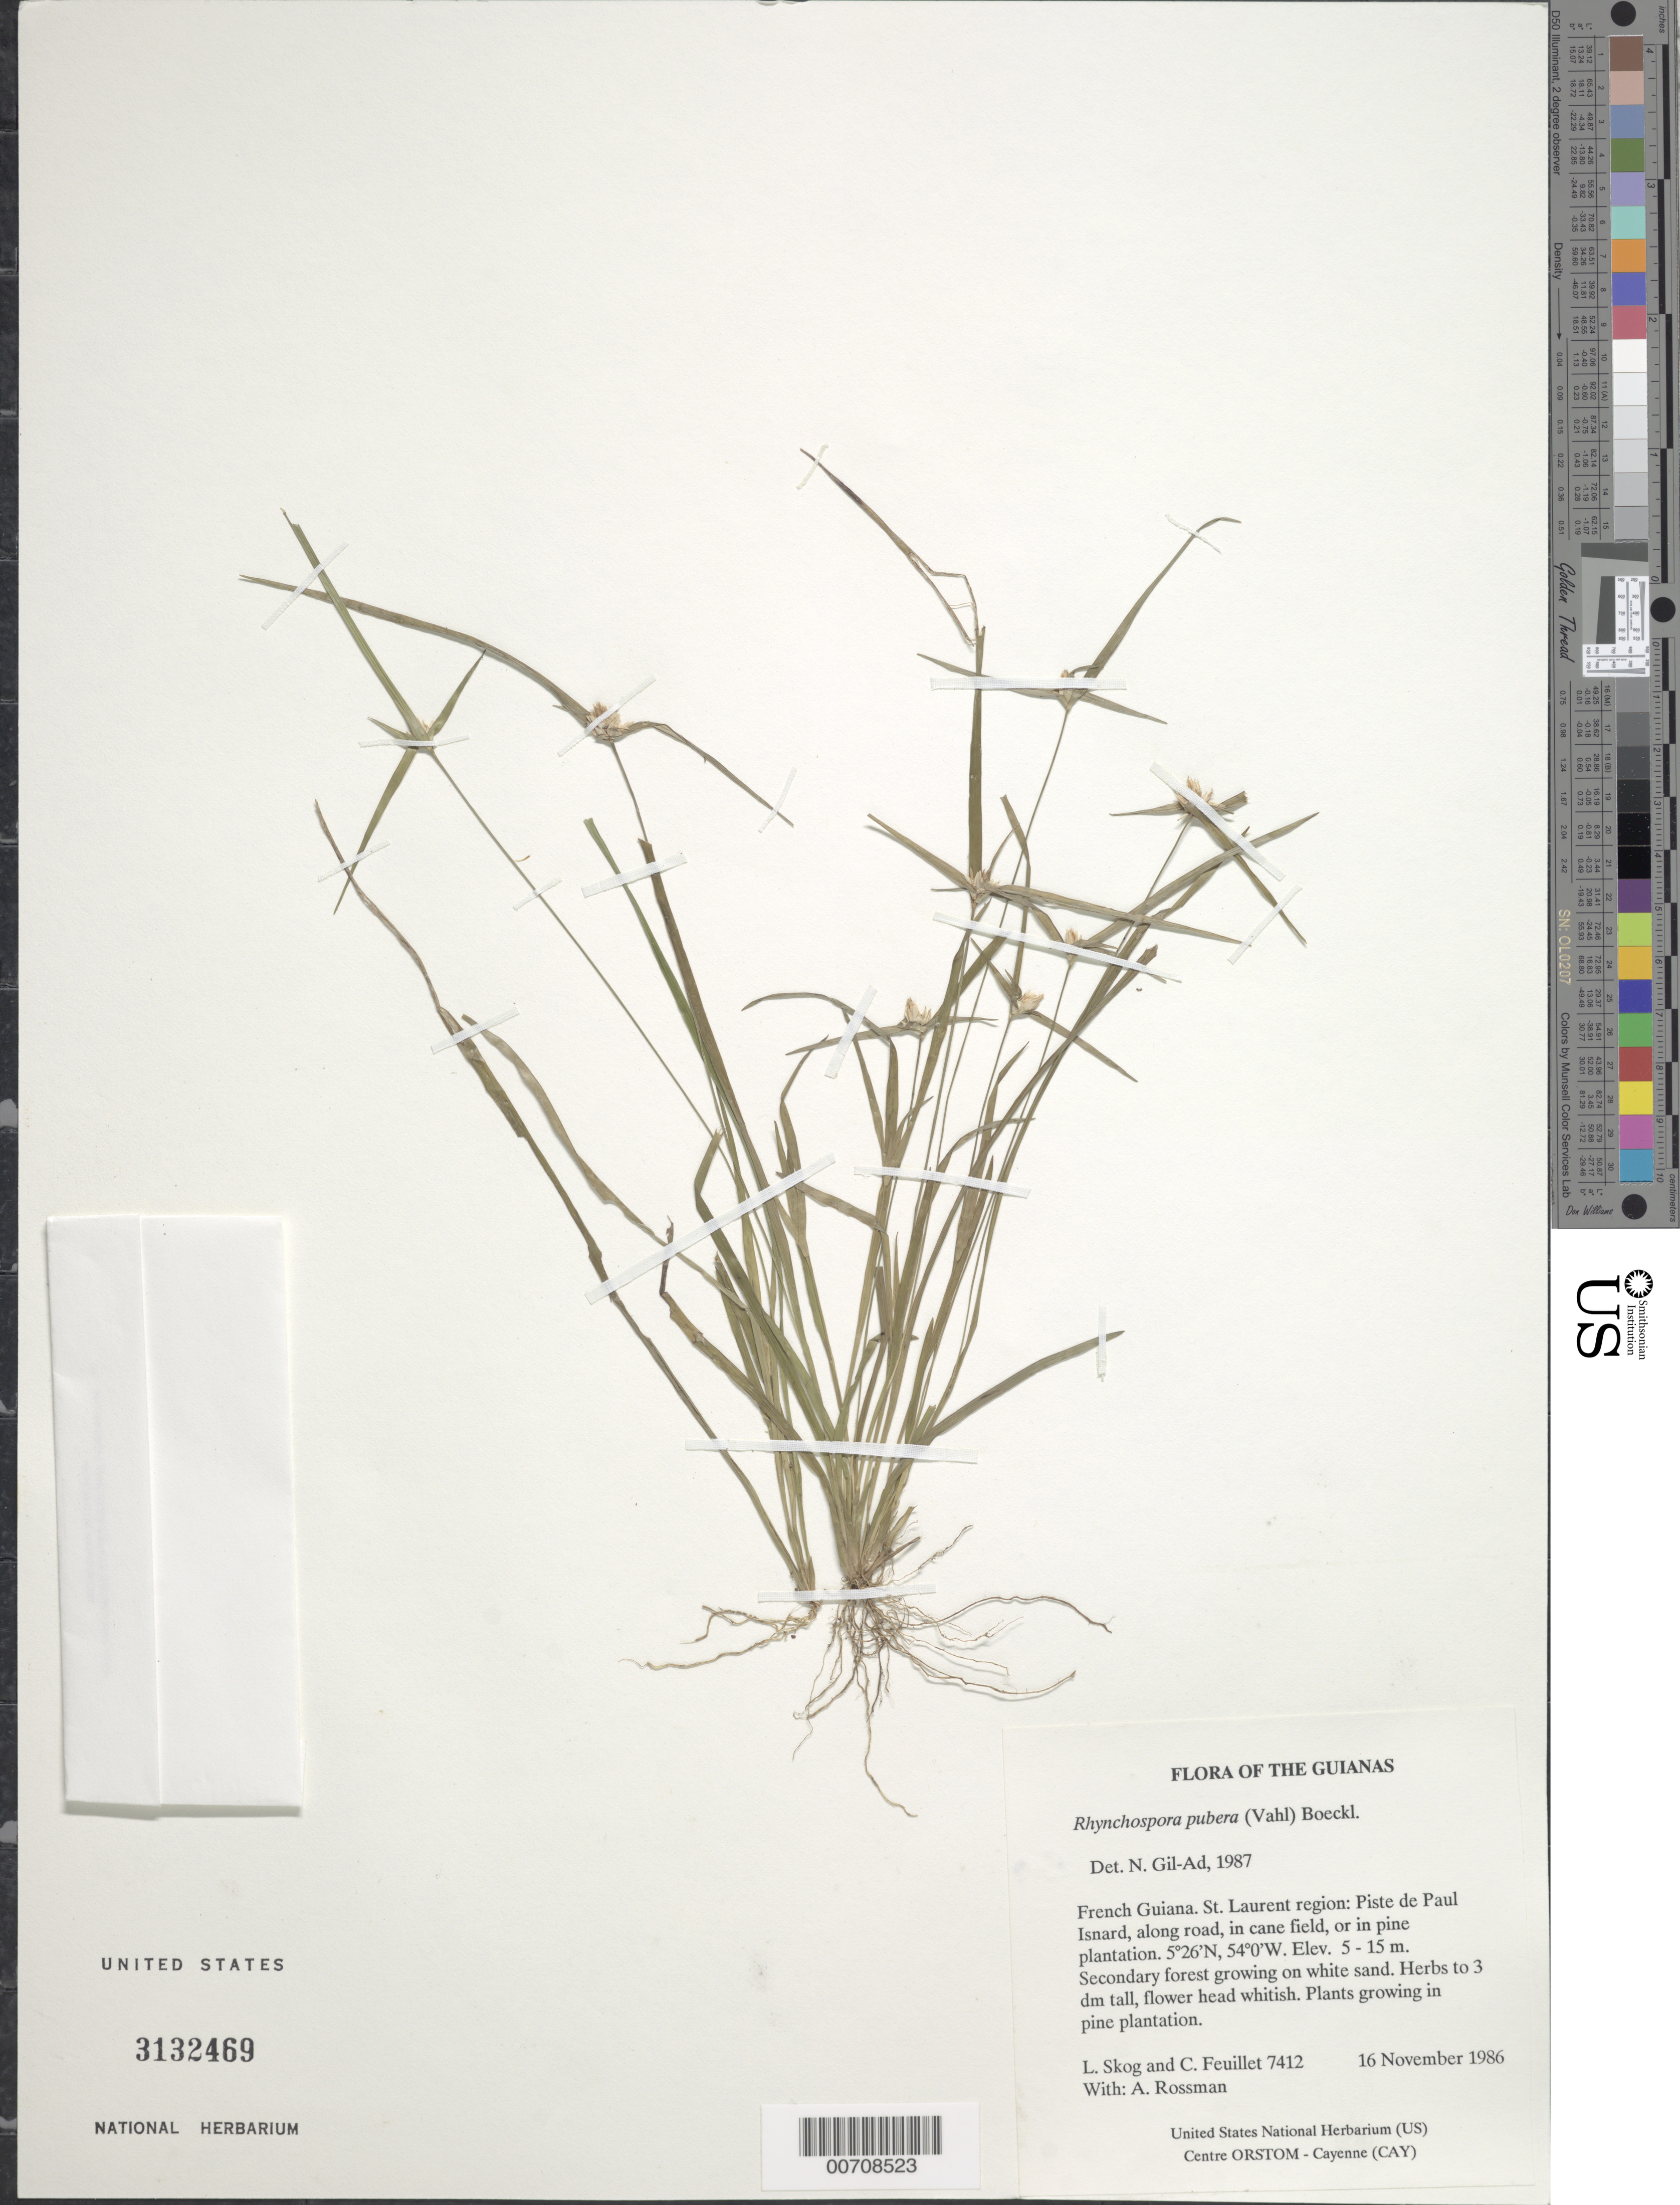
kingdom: Plantae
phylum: Tracheophyta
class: Liliopsida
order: Poales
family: Cyperaceae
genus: Rhynchospora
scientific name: Rhynchospora pubera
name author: (Vahl) Boeckeler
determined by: Gil-Ad, N. L.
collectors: L. E. Skog, C. Feuillet & A. Rossman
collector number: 7412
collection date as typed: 16 November 1986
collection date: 1986-11-16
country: French Guiana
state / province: Saint-Laurent-du-Maroni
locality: Piste de Paul Isnard, along road, in cane field, or in pine plantation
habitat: Secondary forest growing on white sand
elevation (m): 5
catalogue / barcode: US 3132469